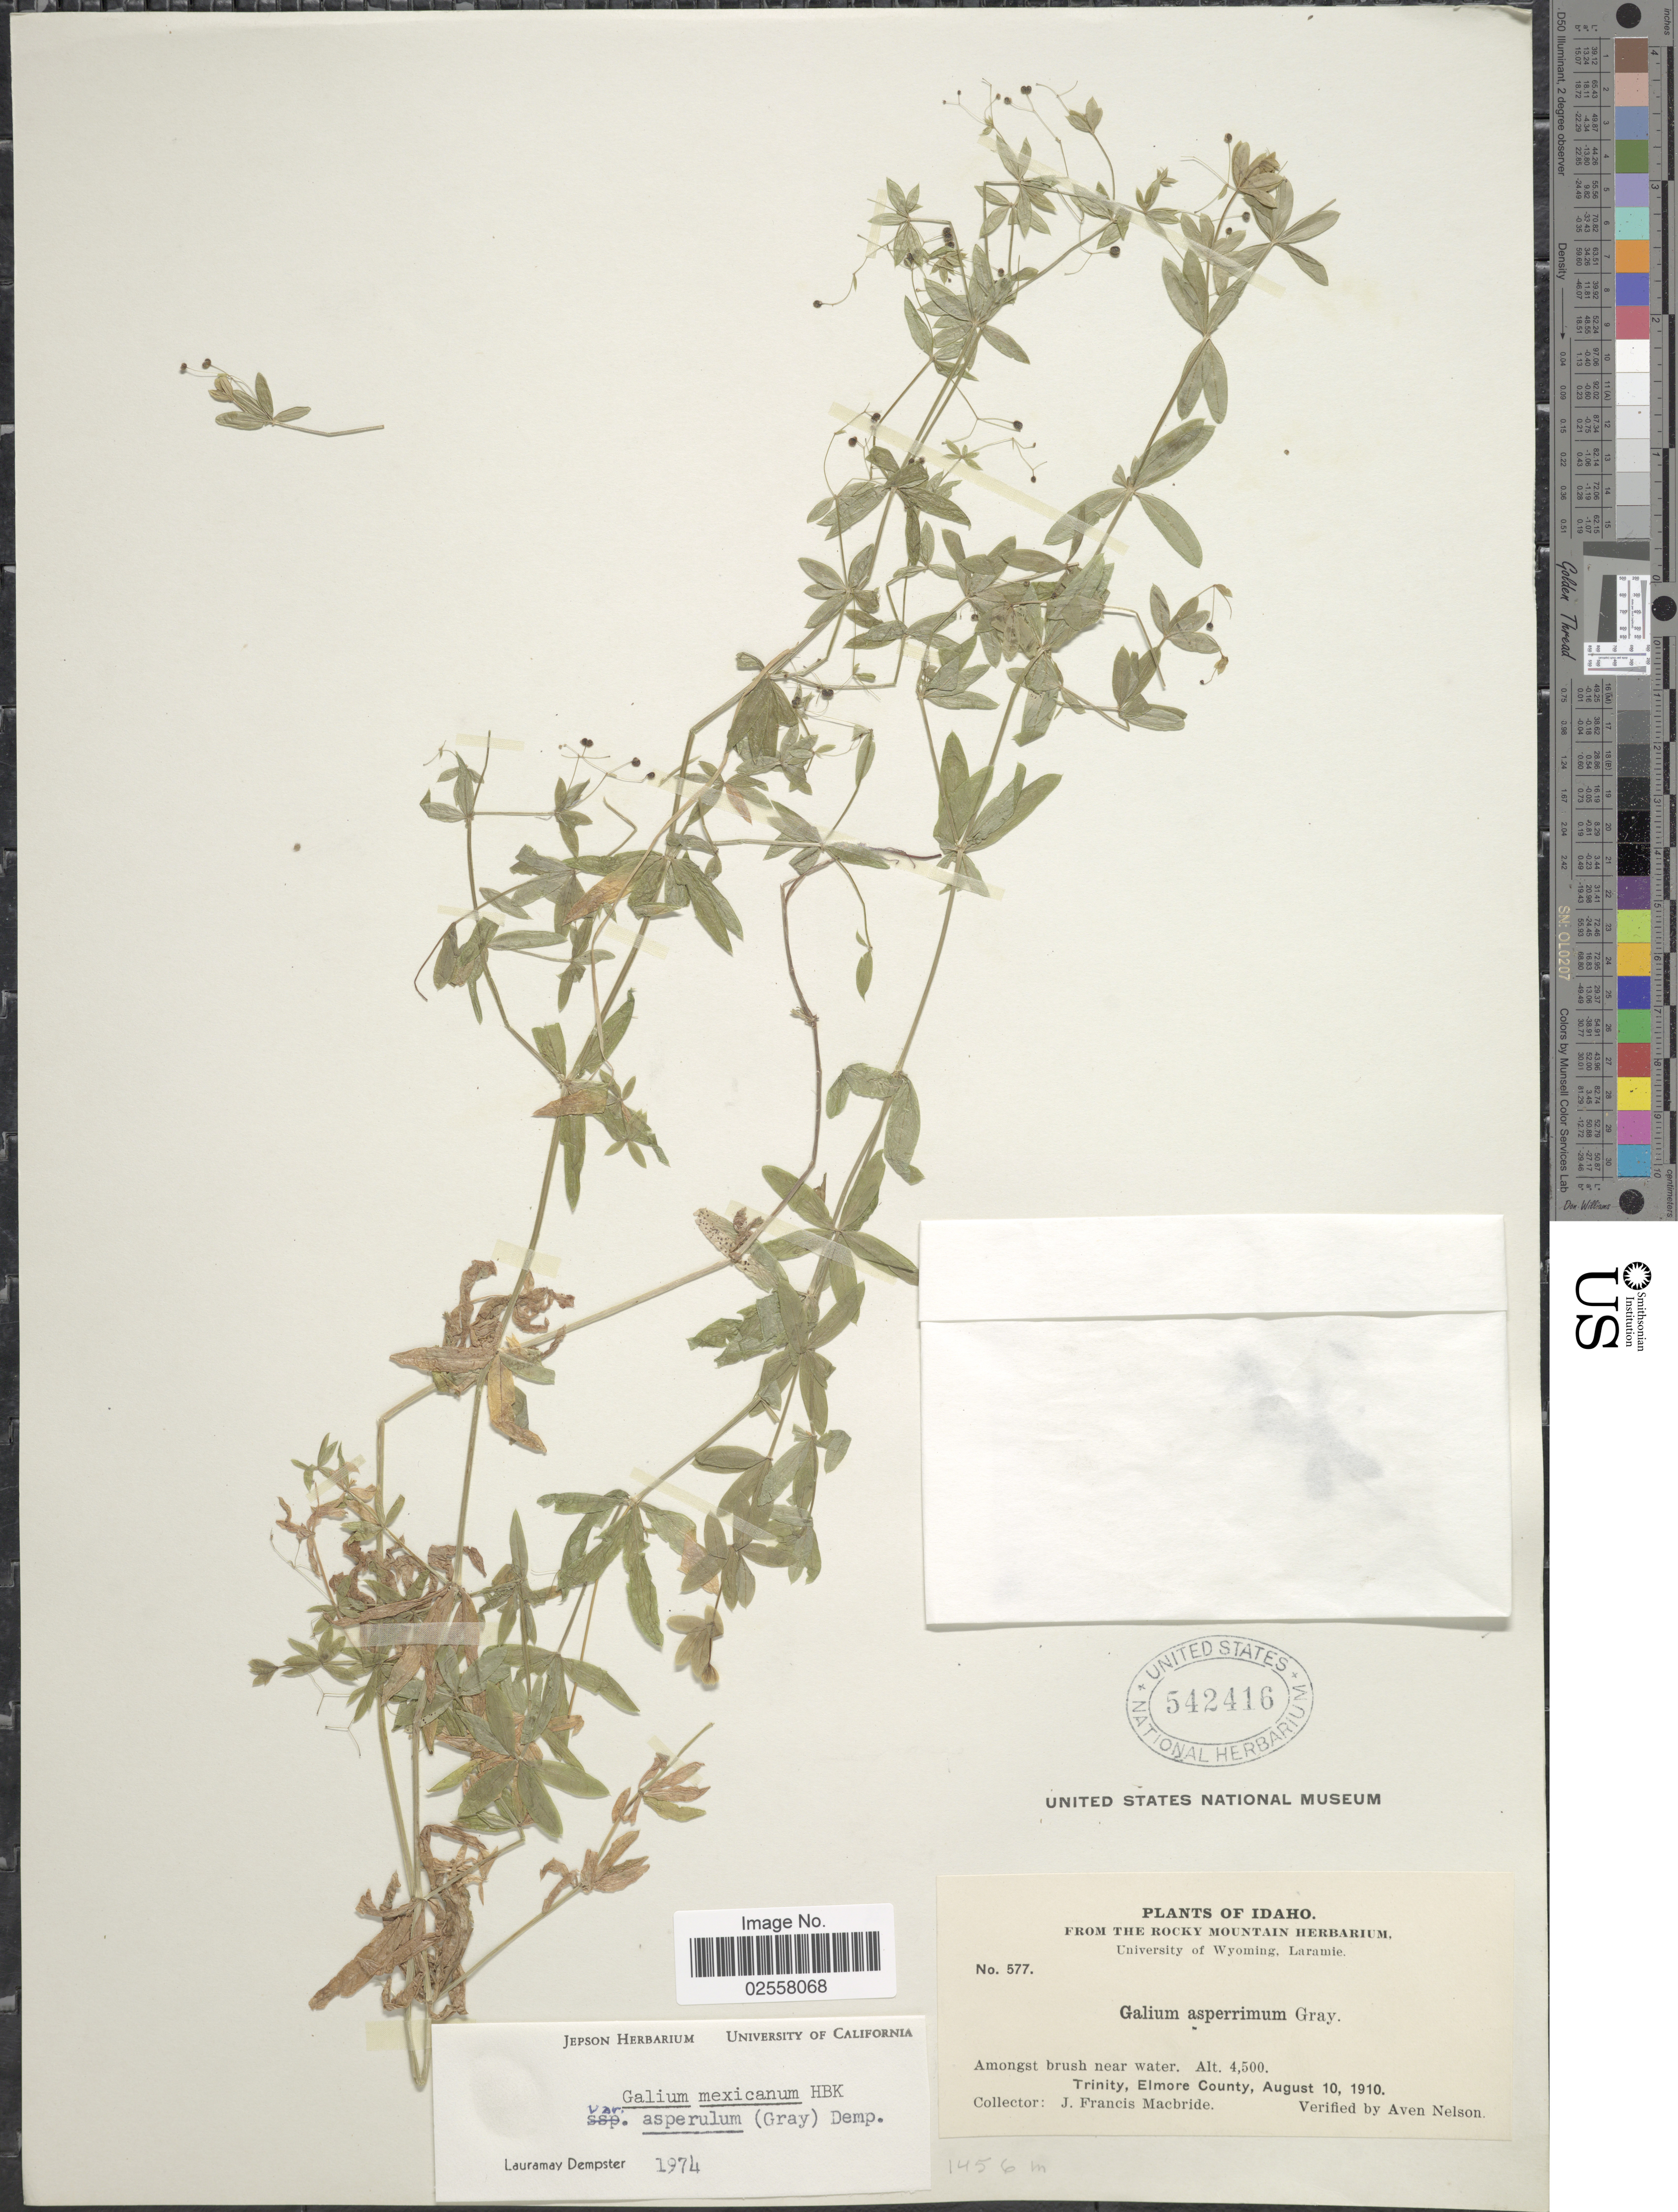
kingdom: Plantae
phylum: Tracheophyta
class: Magnoliopsida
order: Gentianales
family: Rubiaceae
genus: Galium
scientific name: Galium mexicanum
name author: Kunth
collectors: J. F. Macbride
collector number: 577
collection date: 1910-08-10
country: United States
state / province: Idaho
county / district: Elmore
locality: Amongst brush near water. Trinity.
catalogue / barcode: US 542416